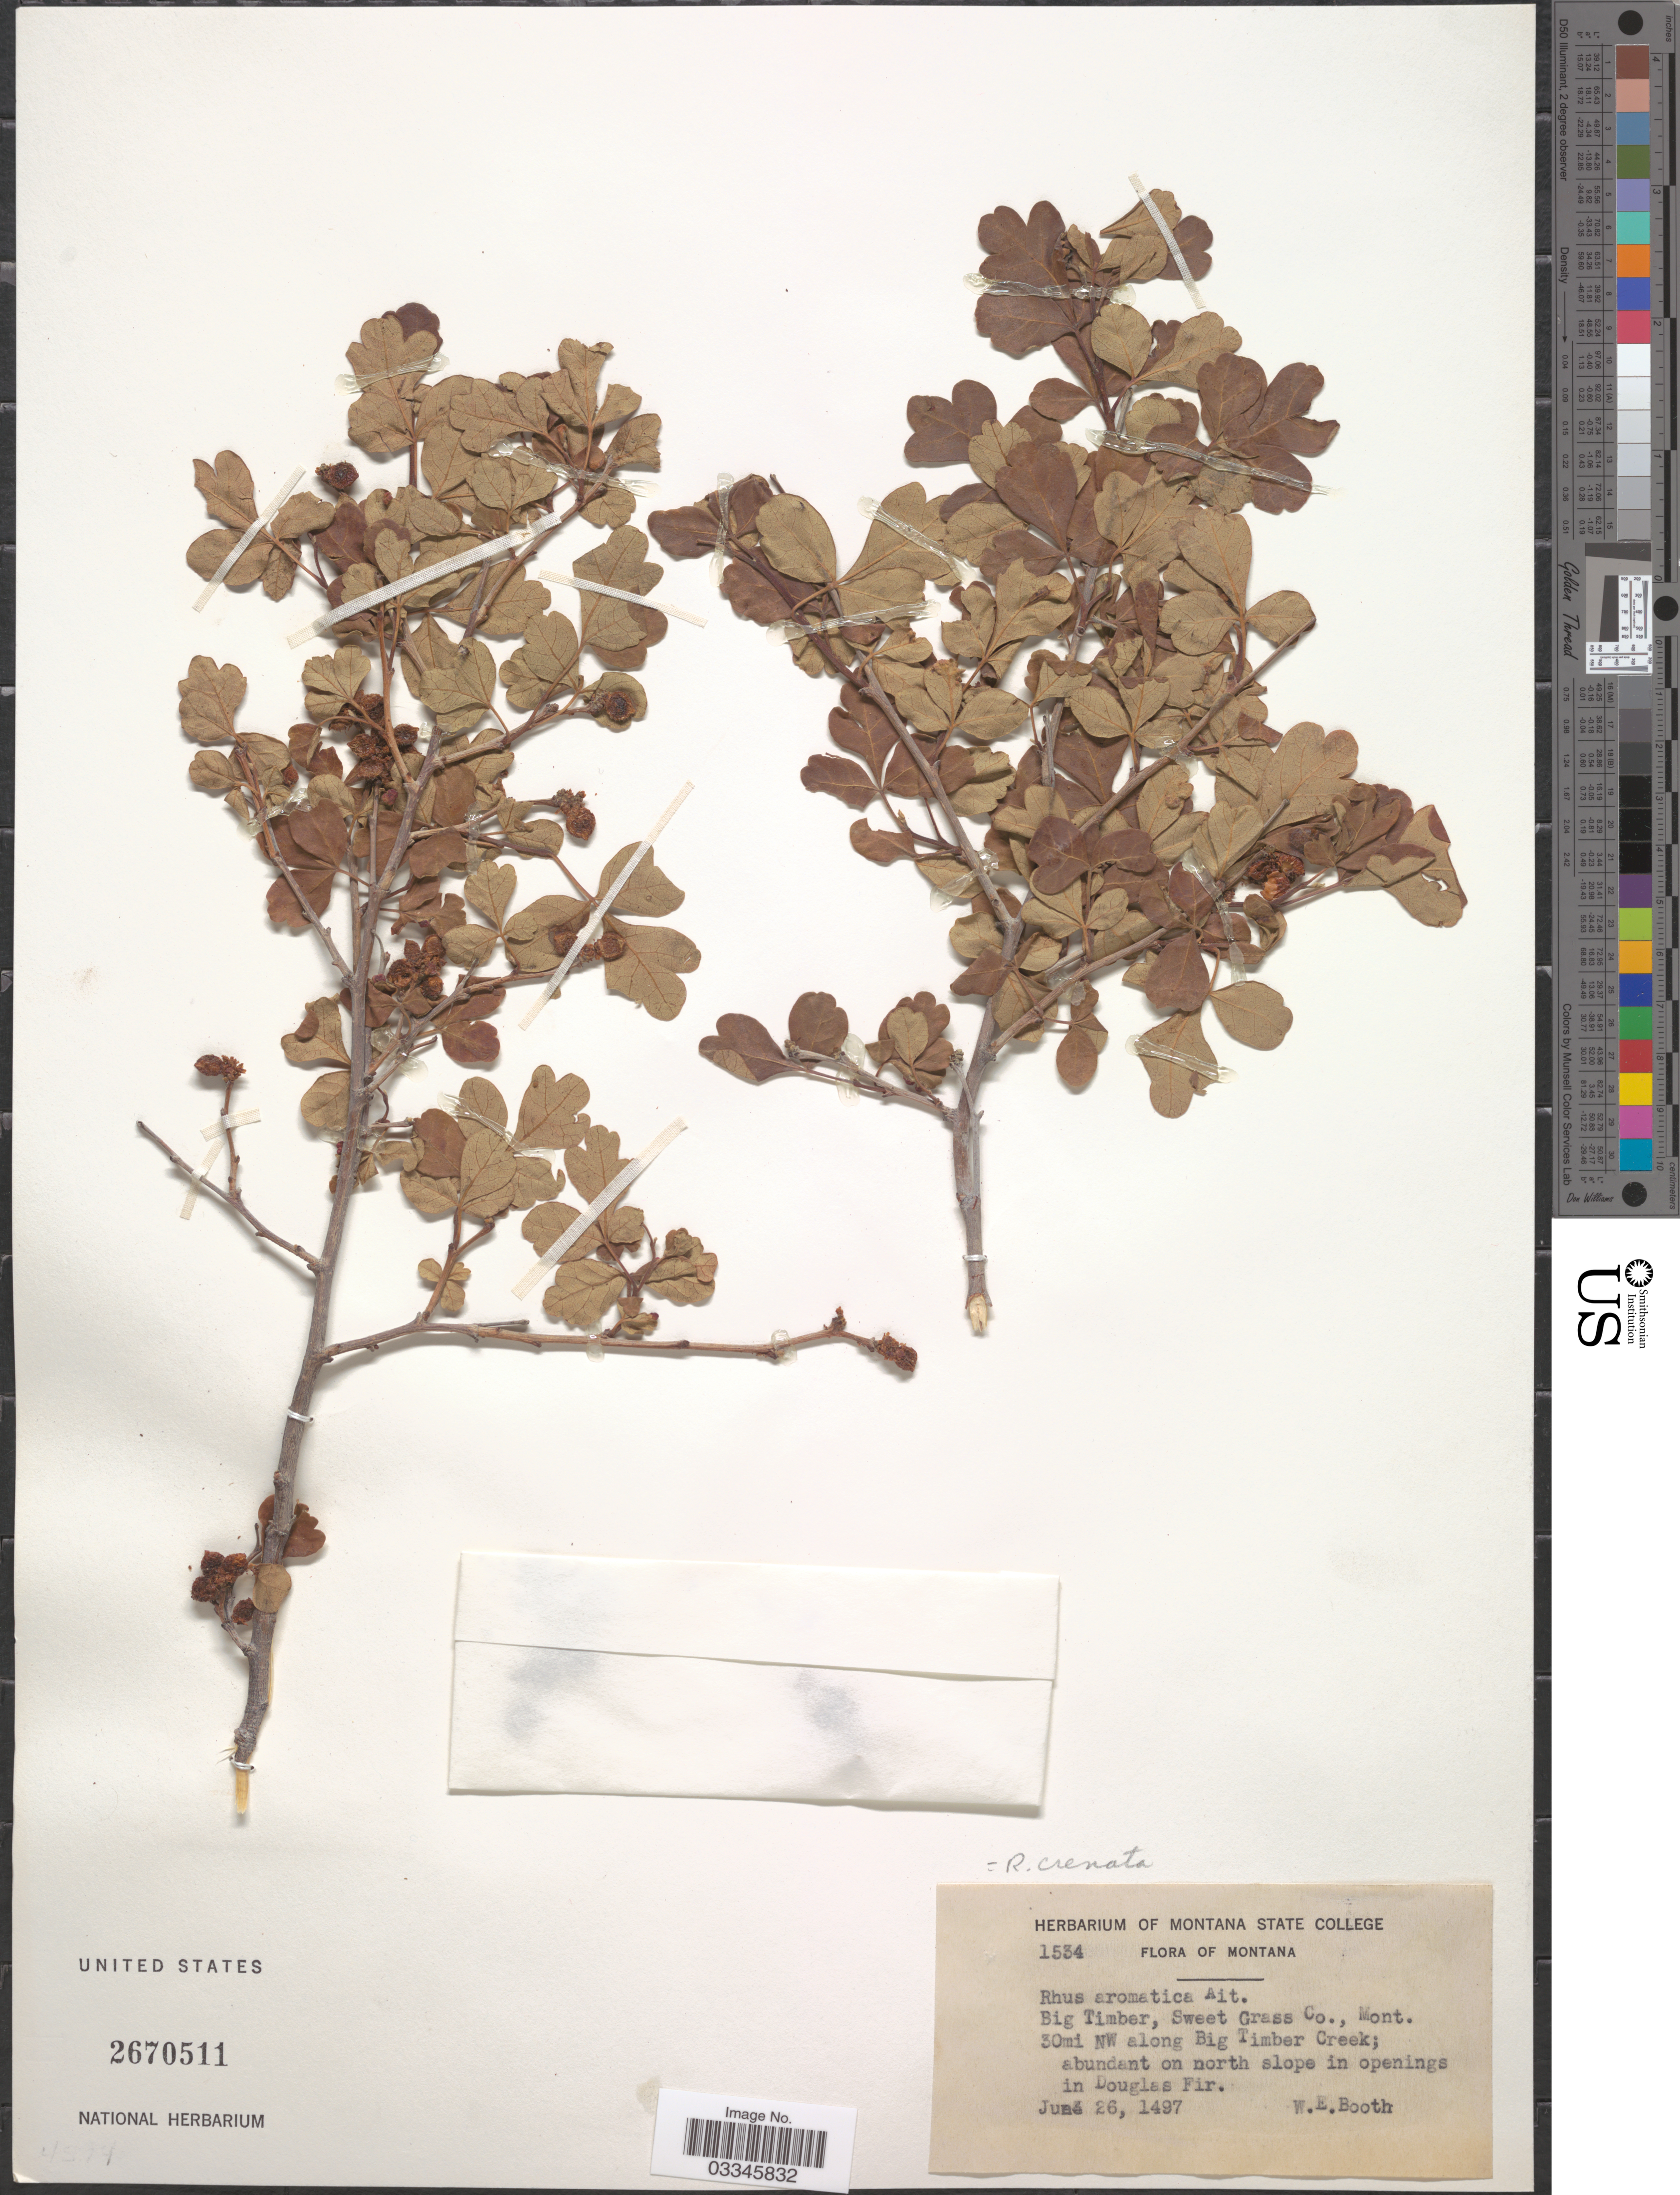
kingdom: Plantae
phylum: Tracheophyta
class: Magnoliopsida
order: Sapindales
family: Anacardiaceae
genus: Rhus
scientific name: Rhus crenata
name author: Thunb.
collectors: W. Booth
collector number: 1534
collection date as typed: June 26, 1497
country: United States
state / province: Montana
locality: Big Timber, Sweet Grass Co., 30mi NW along Timber Creek.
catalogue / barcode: US 2670511